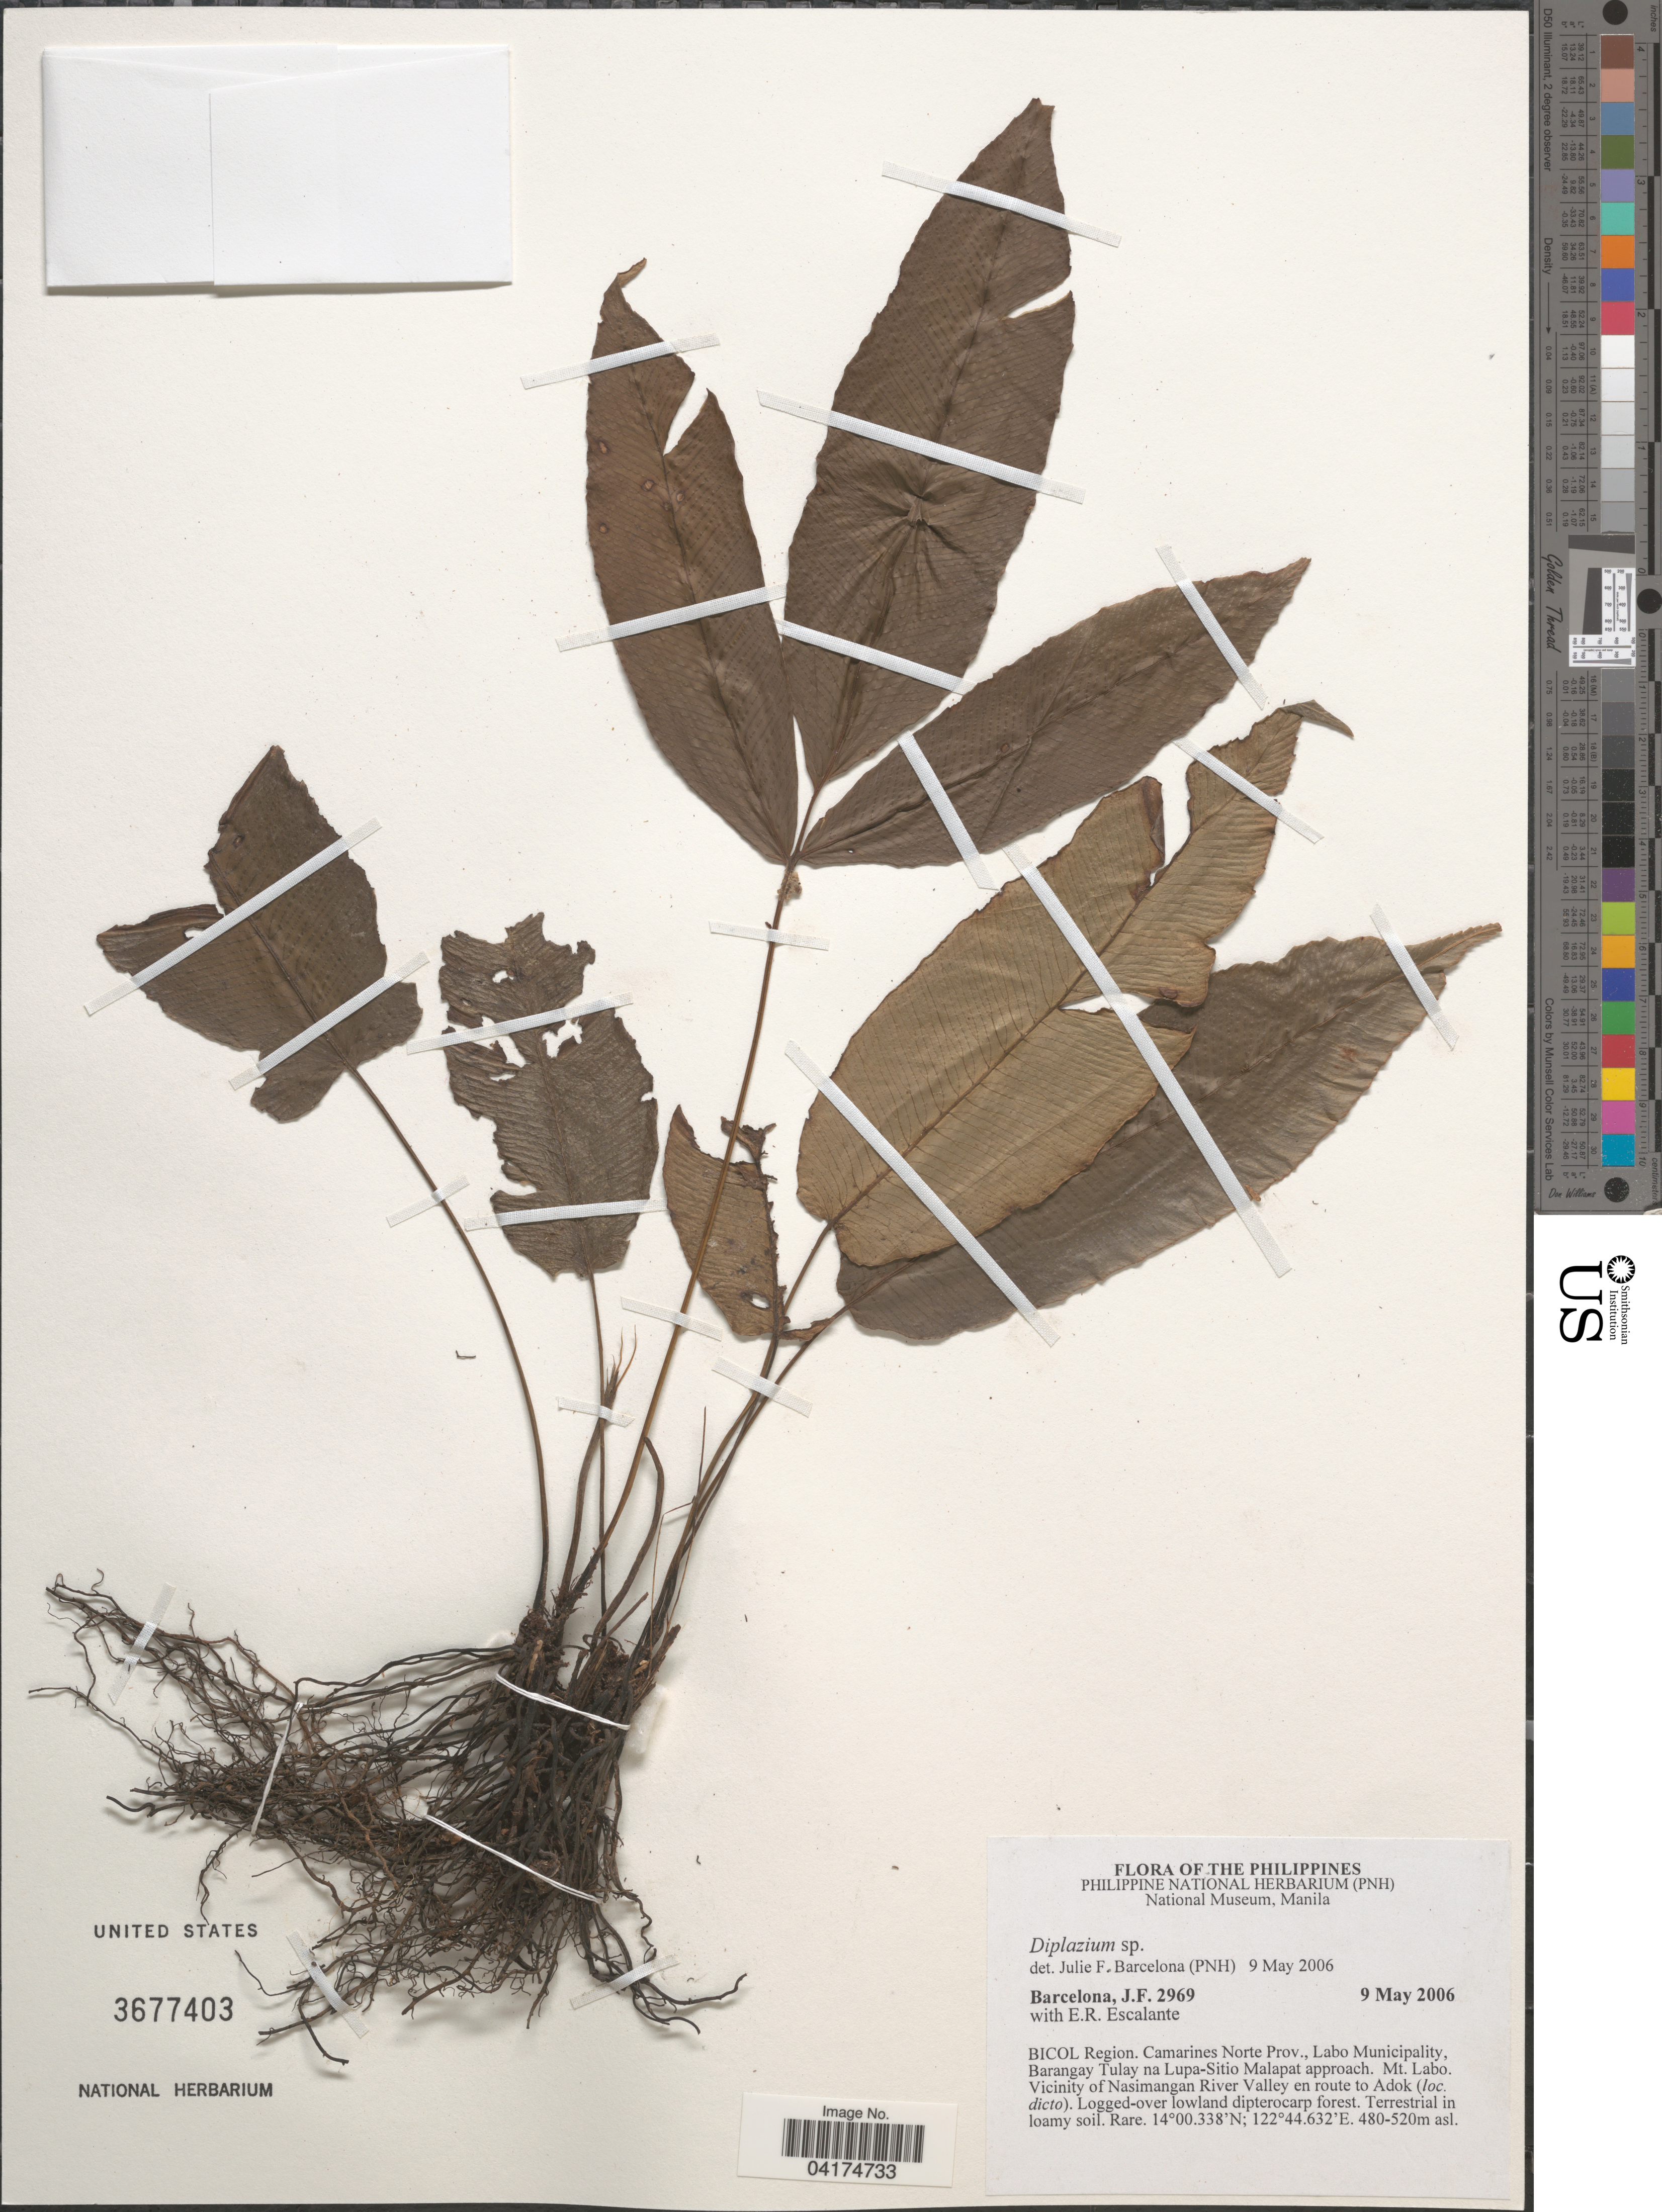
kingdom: Plantae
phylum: Tracheophyta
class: Polypodiopsida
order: Polypodiales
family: Athyriaceae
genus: Diplazium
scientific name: Diplazium sp.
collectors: J. F. Barcelona & E. Escalante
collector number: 2969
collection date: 2006-05-09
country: Philippines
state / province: Bicol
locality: BICOL Region. Camarines Norte Prov., Labo Municipality, Barangay Tulay na Lupa-Sitio Malapat approach. Mt. Labo. Vicinity of Nasimangan River Valley en route to Adok.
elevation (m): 480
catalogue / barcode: US 3677403